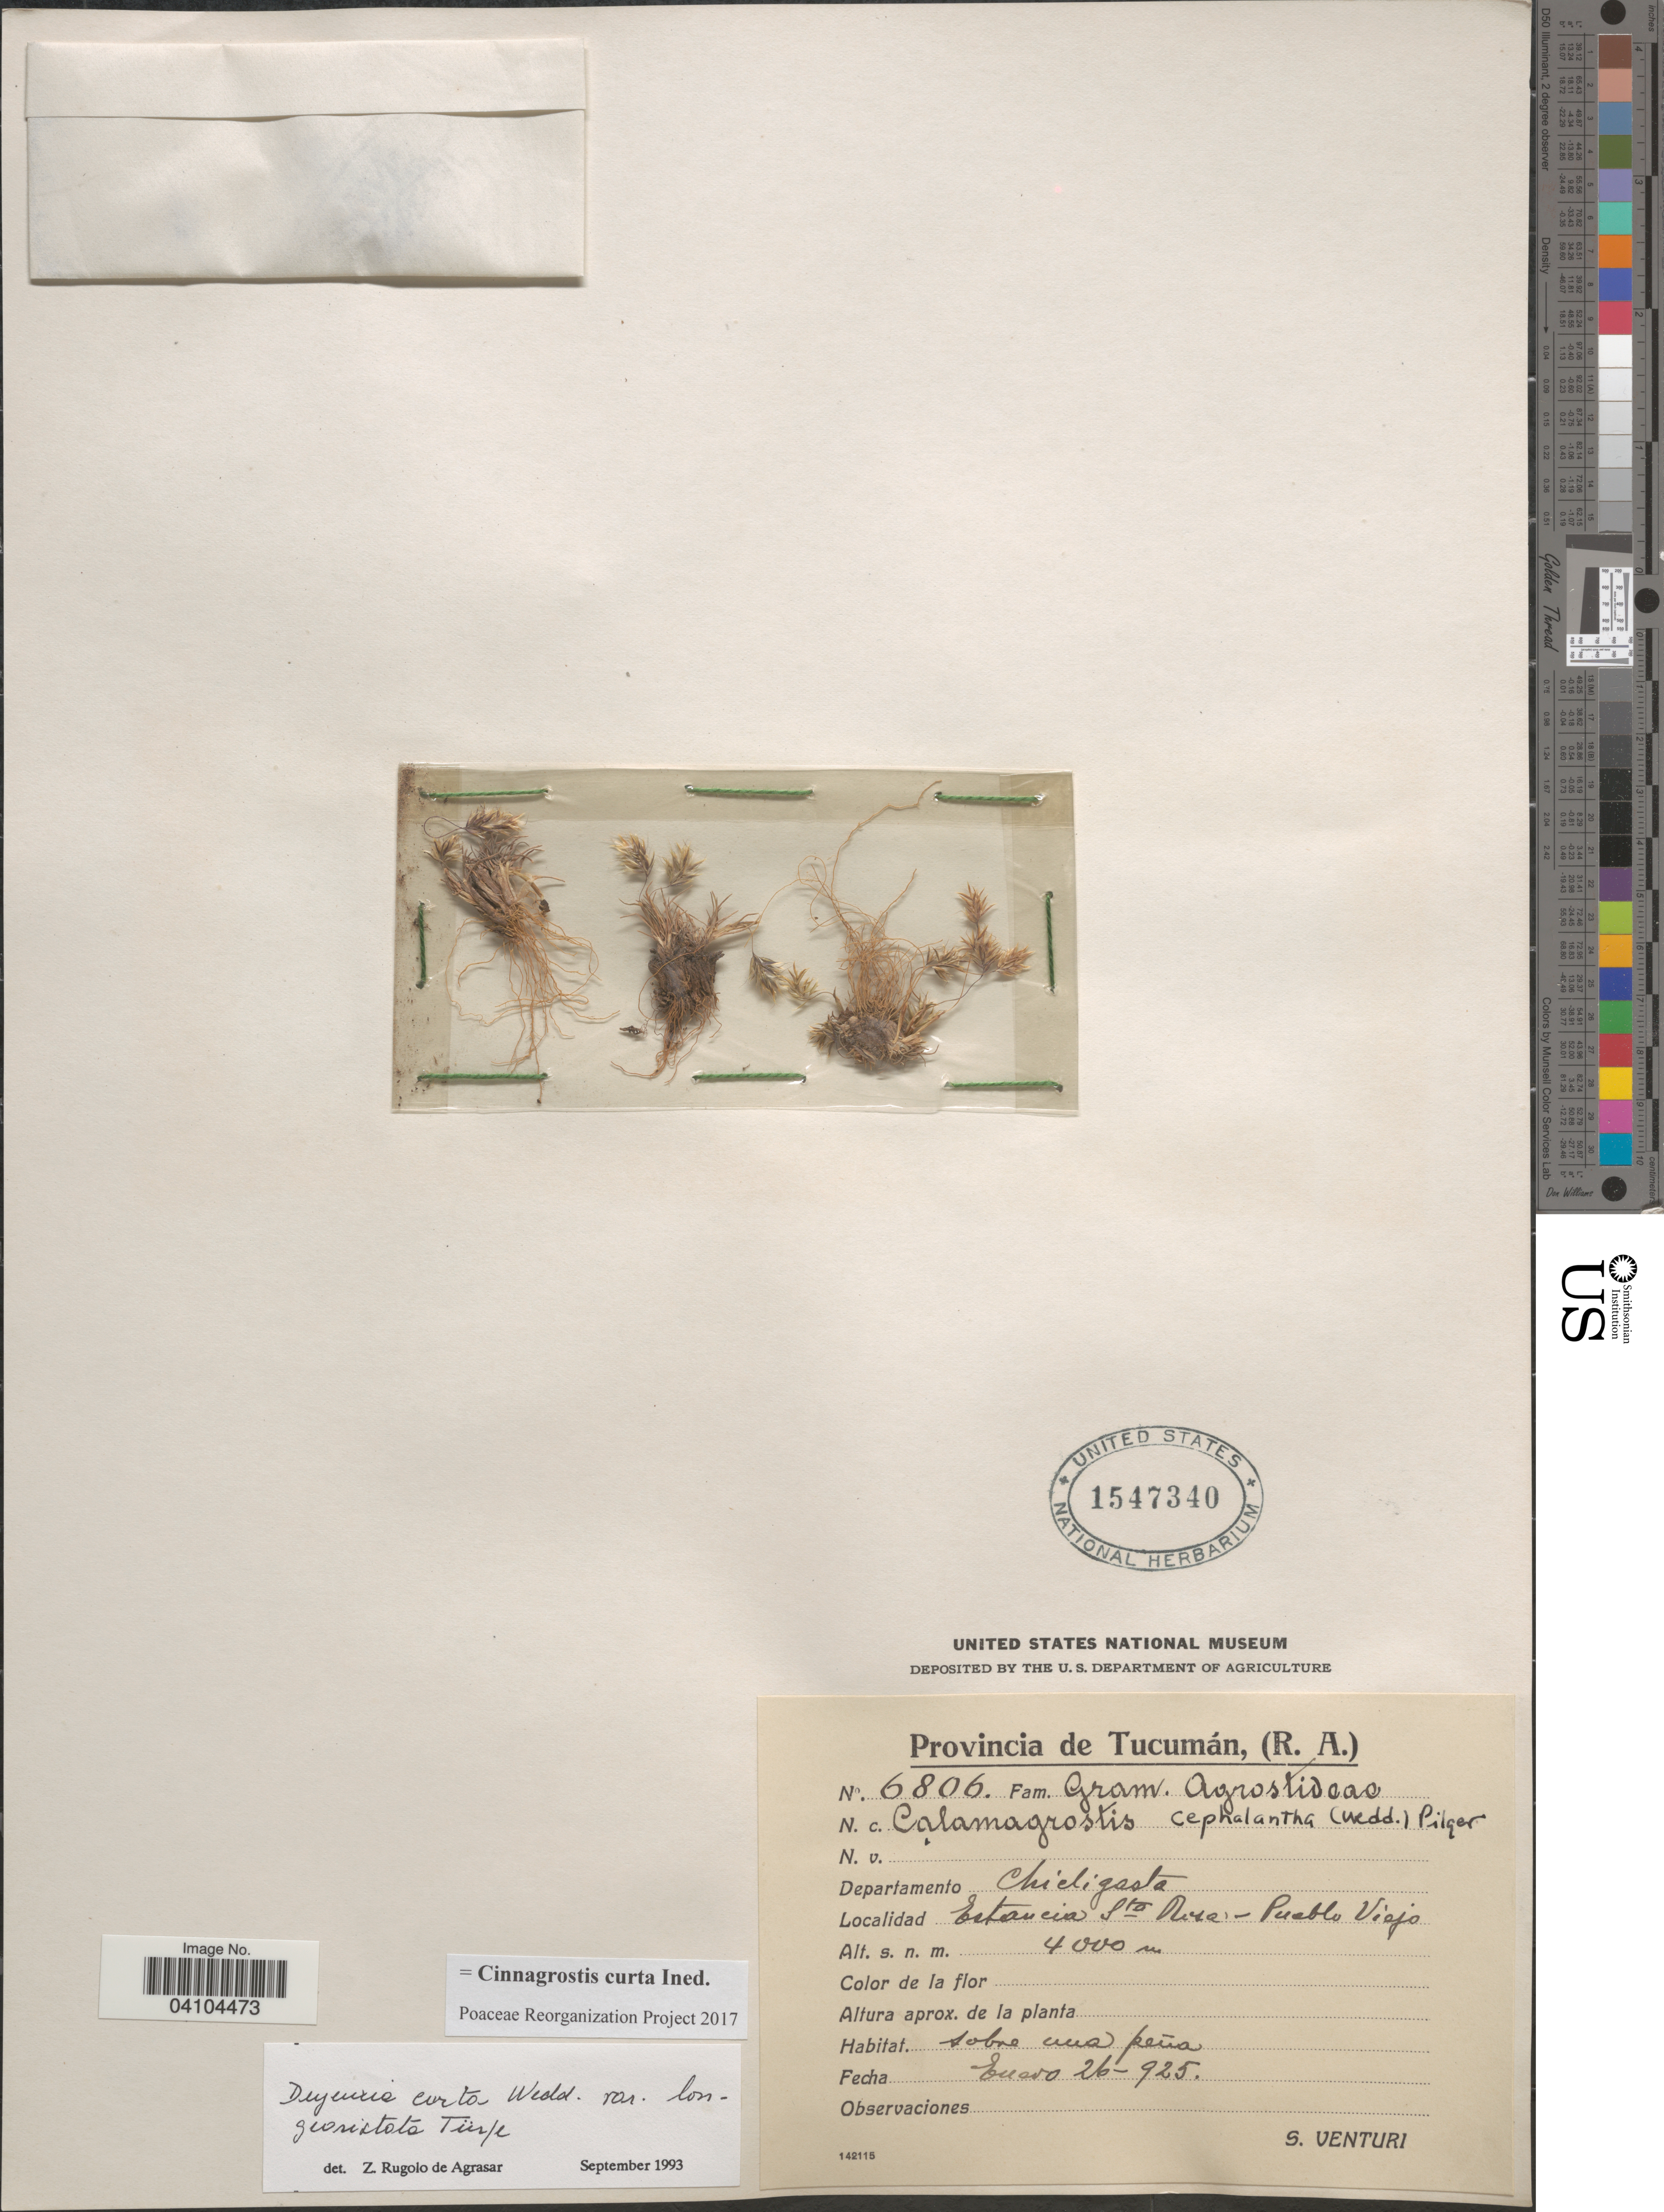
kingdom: Plantae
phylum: Tracheophyta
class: Liliopsida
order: Poales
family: Poaceae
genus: Cinnagrostis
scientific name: Cinnagrostis curta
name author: (Wedd.) P.M. Peterson et al.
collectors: S. Venturi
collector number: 6806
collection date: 1925-01-26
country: Argentina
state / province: Tucuman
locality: (R. A.). Departamento Chicligasta. Estancia Sta Rosa - Puebla Viejo.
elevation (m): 4000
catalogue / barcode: US 1547340